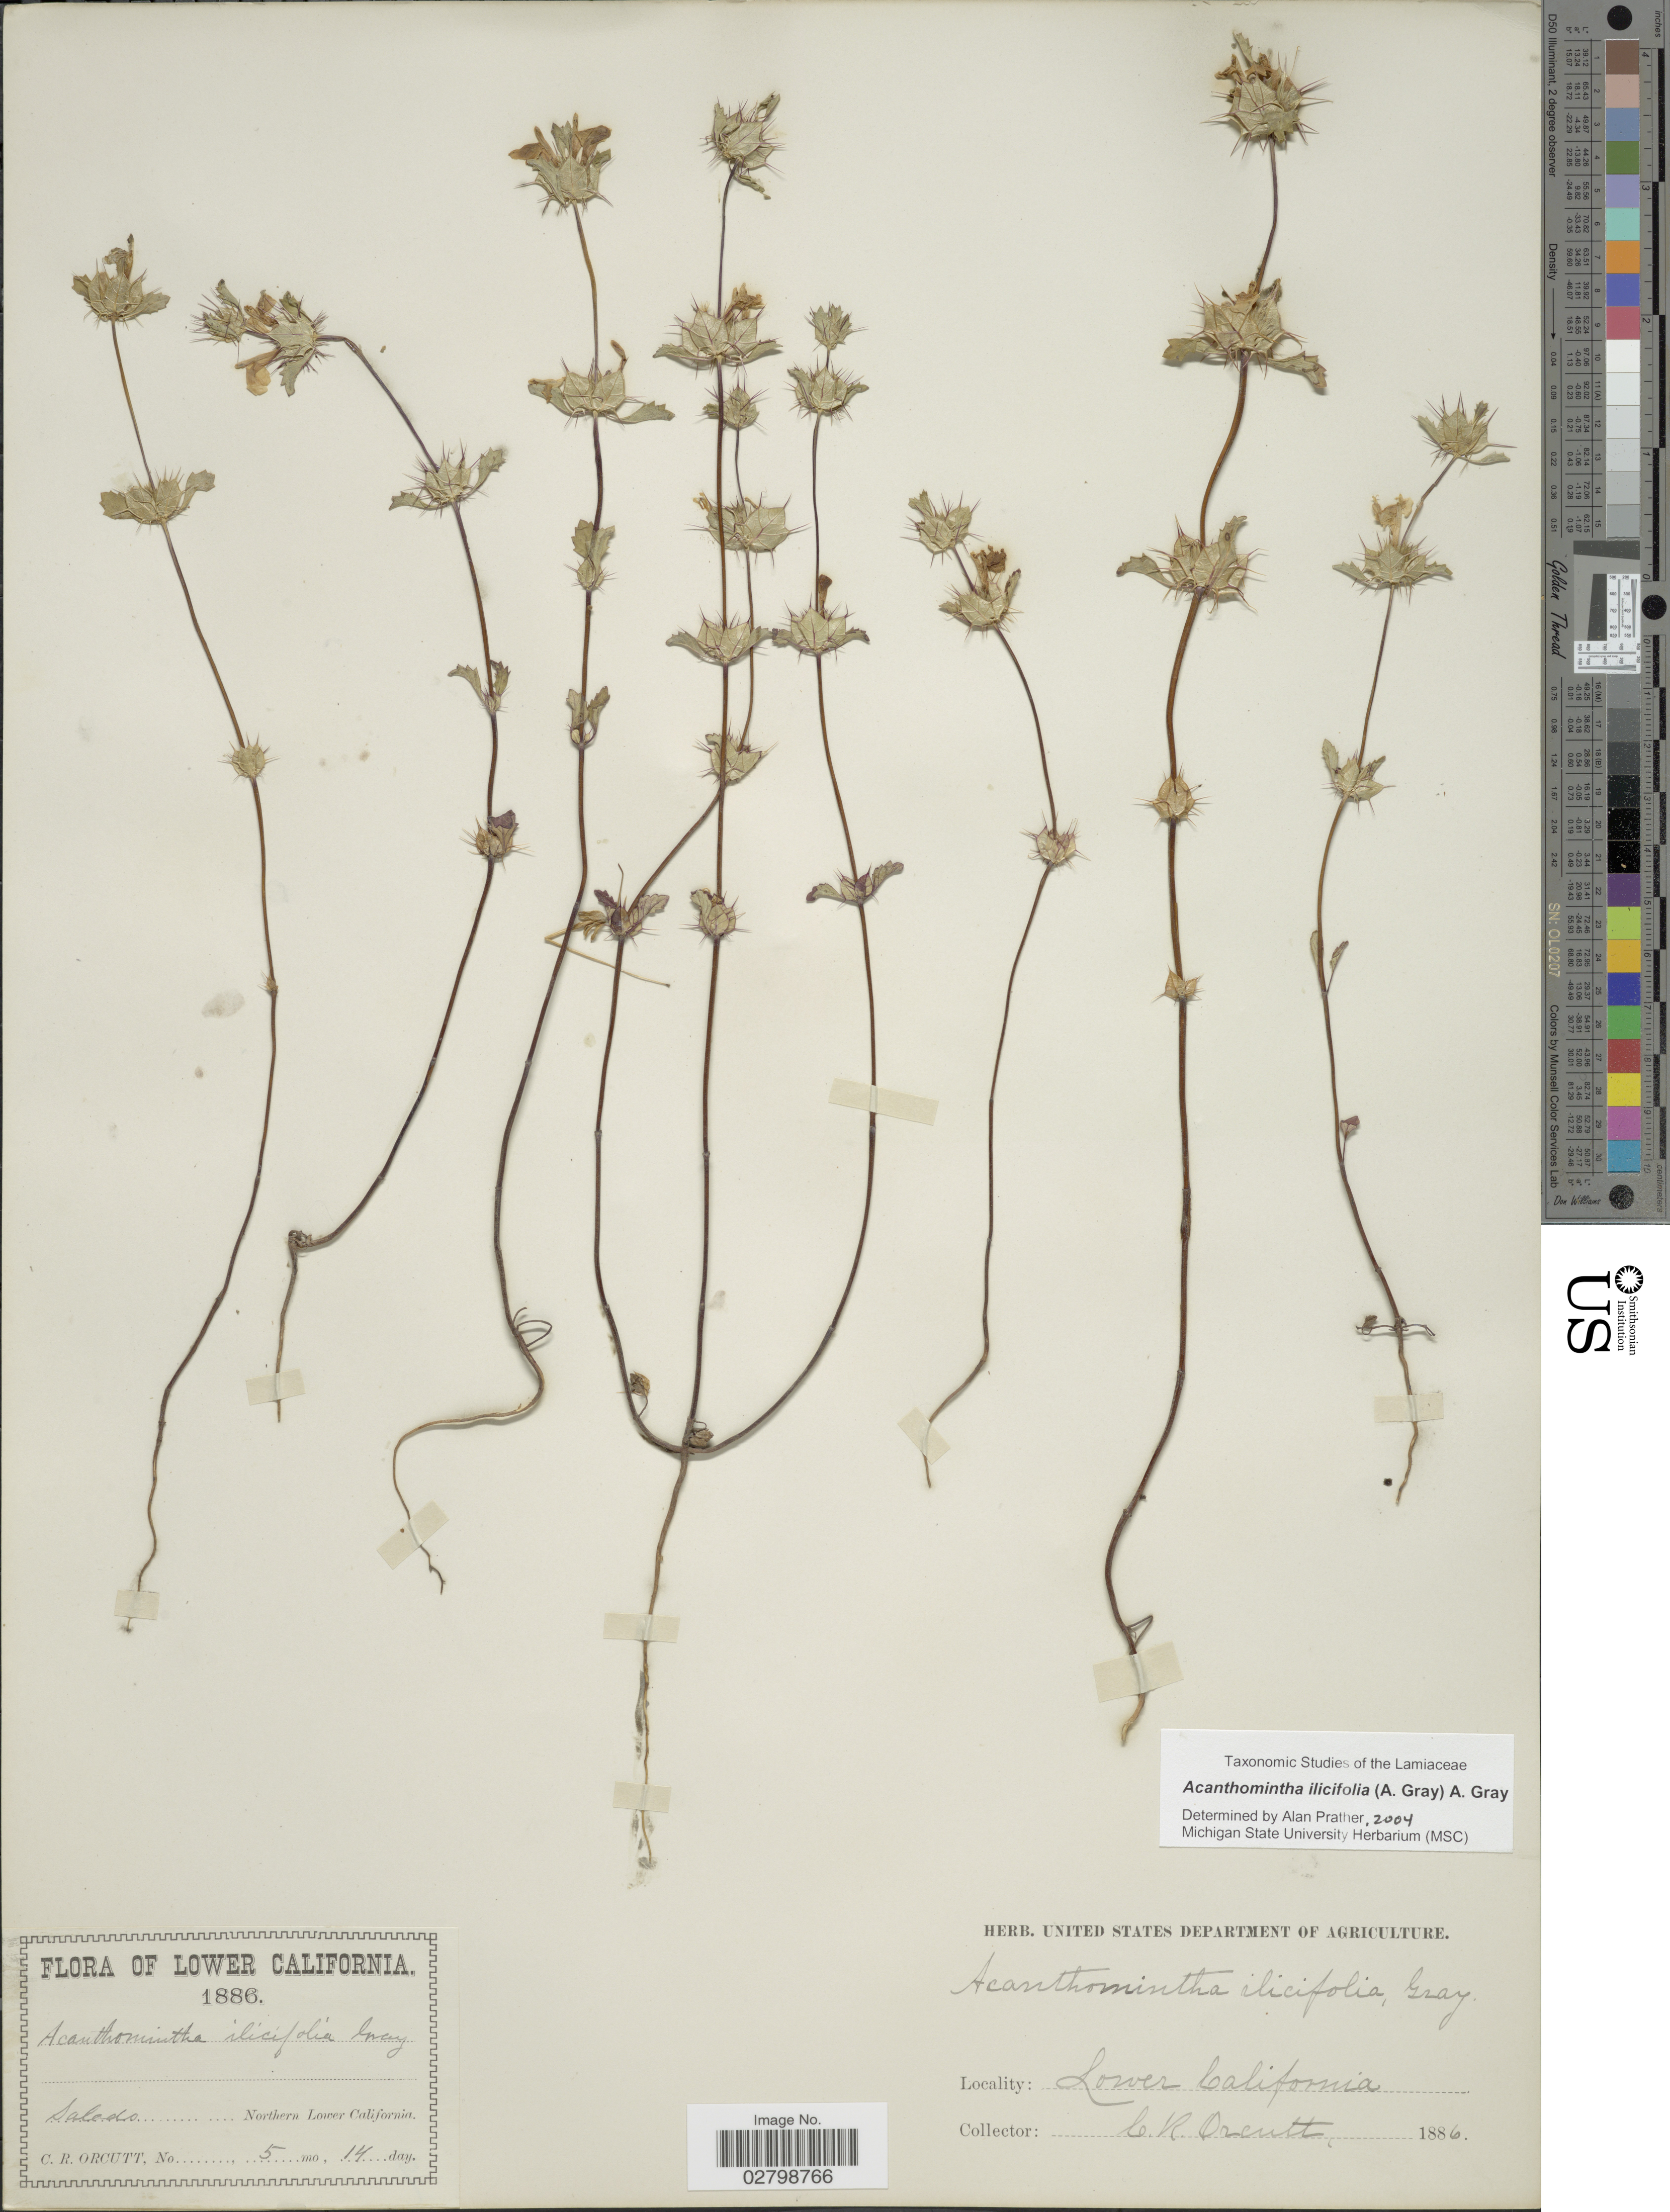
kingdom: Plantae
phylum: Tracheophyta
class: Magnoliopsida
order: Lamiales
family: Lamiaceae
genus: Acanthomintha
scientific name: Acanthomintha ilicifolia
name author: A. Gray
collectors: C. R. Orcutt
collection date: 1886-05-14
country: Mexico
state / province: Baja California Norte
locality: Lower California, Saledo, Northern Lower California.